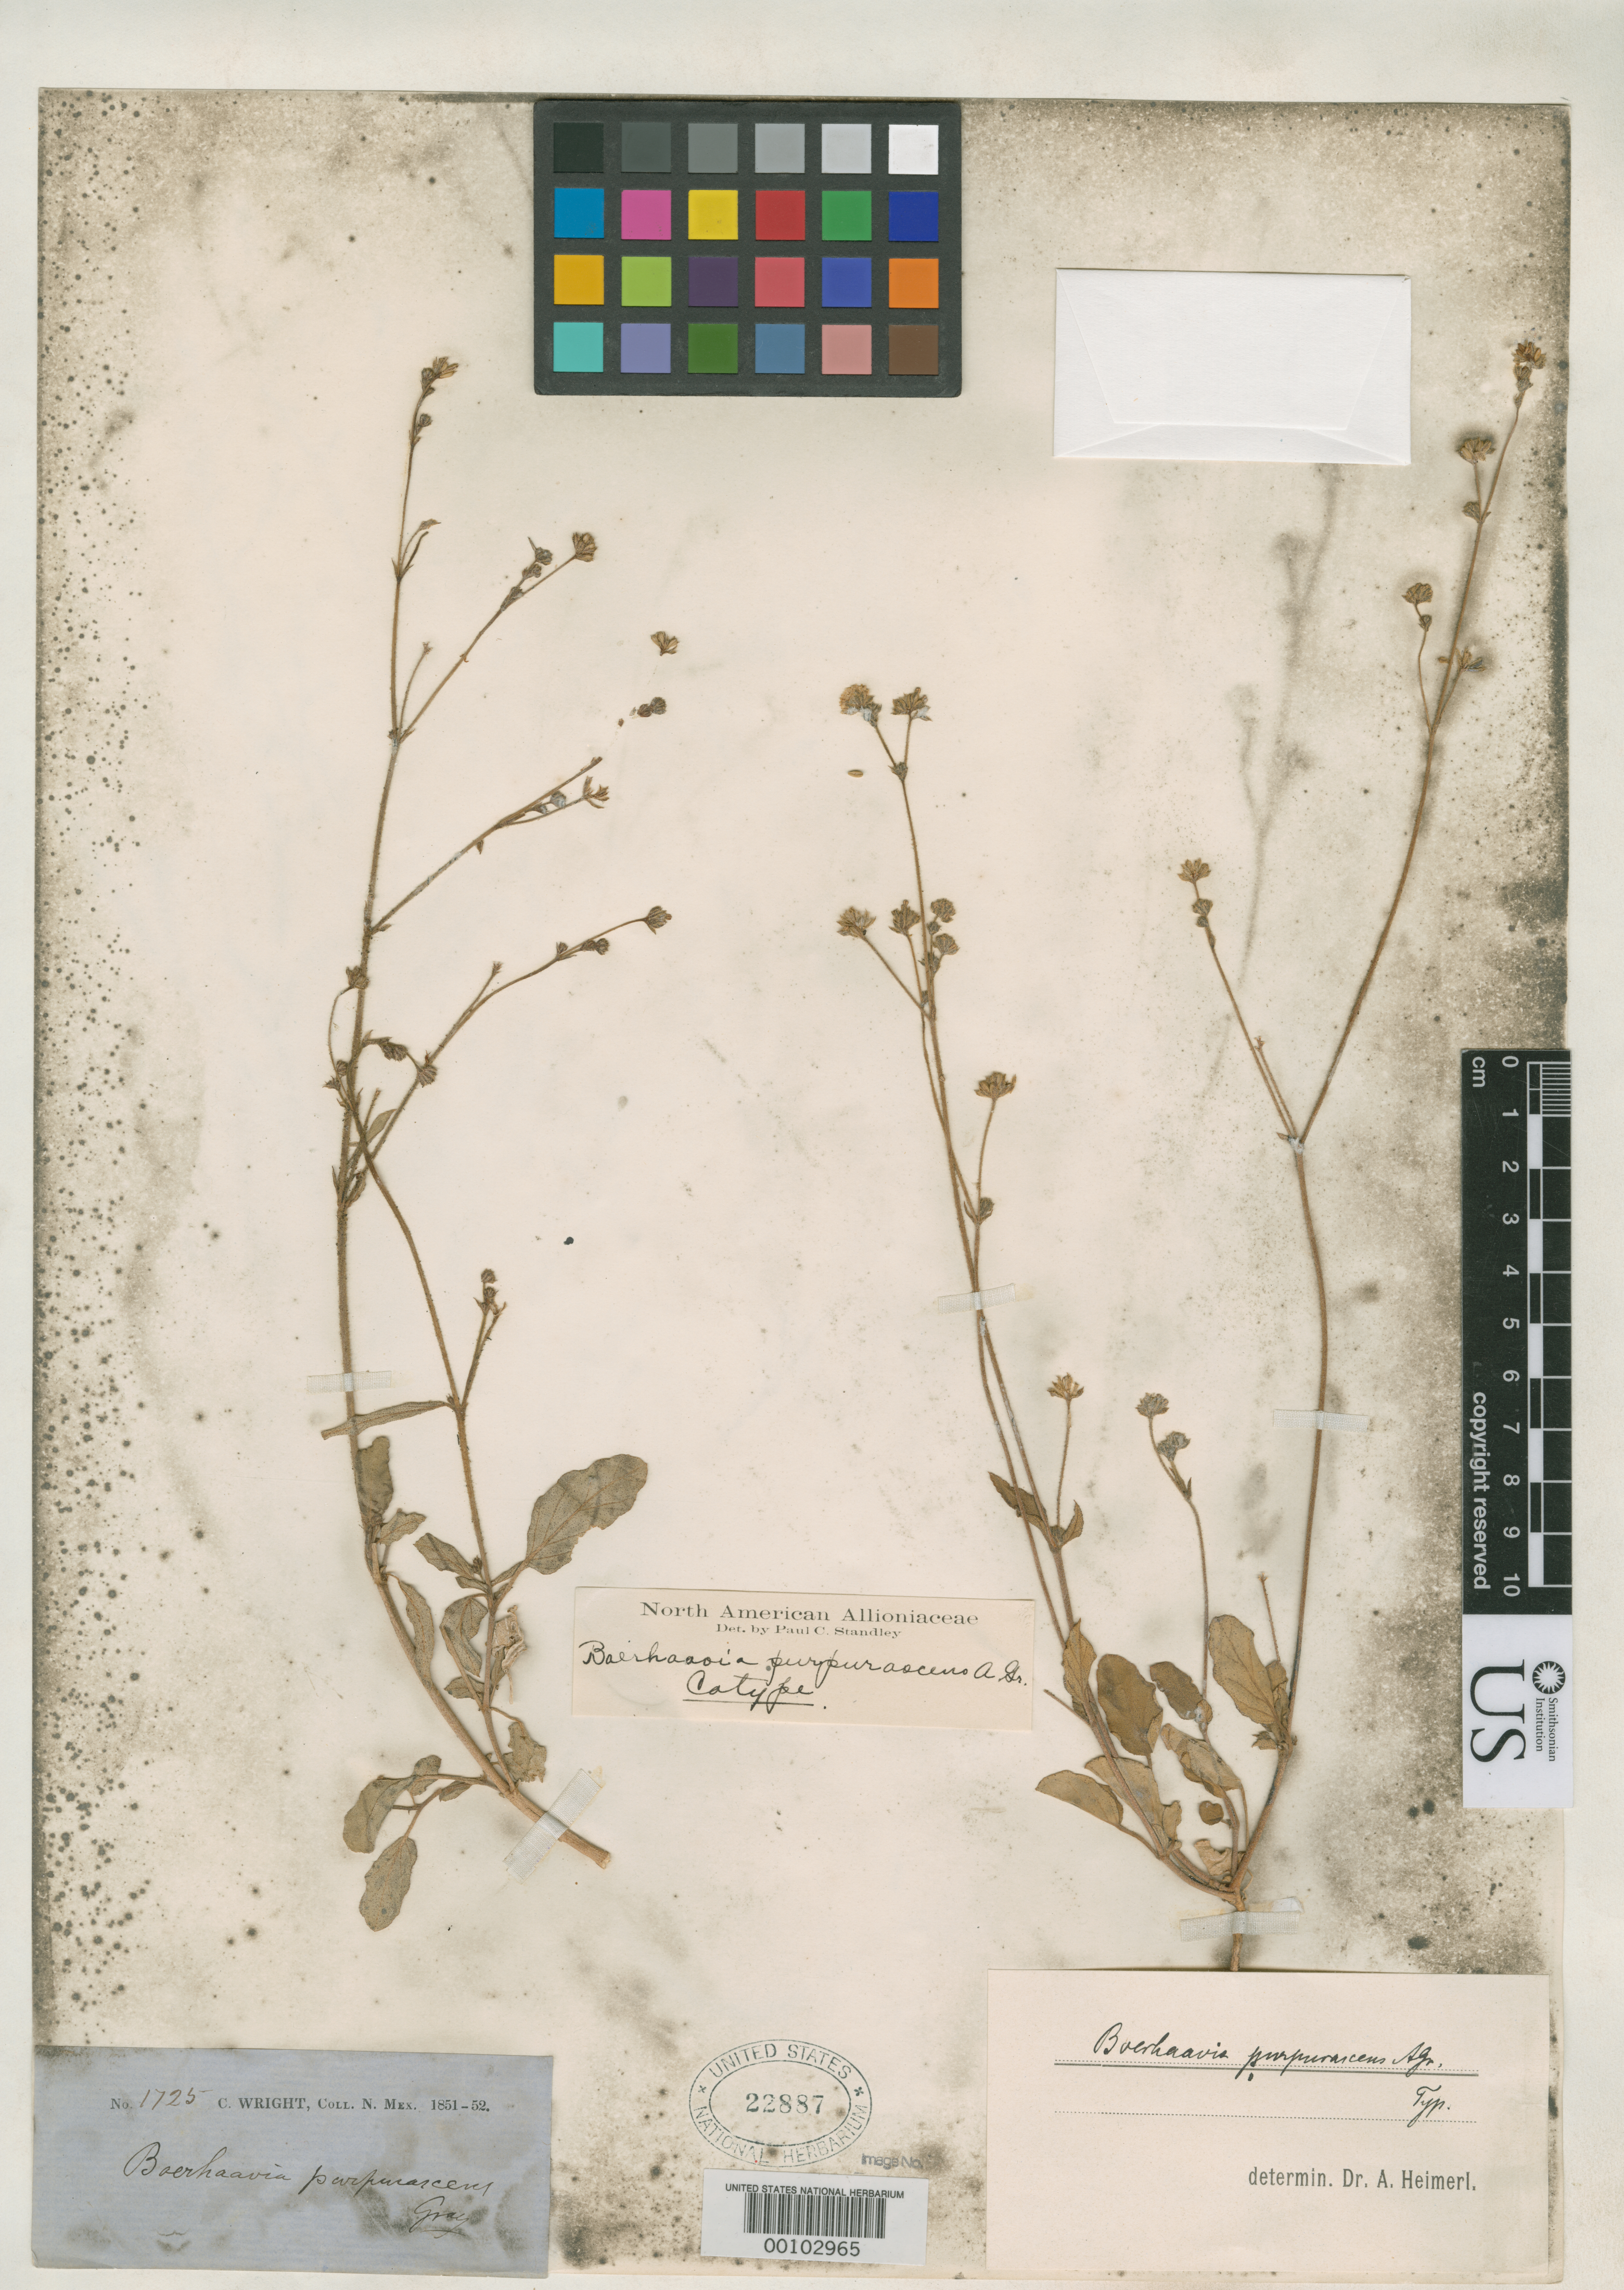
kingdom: Plantae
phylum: Tracheophyta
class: Magnoliopsida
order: Caryophyllales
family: Nyctaginaceae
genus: Boerhavia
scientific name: Boerhavia purpurascens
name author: A. Gray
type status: Isotype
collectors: C. Wright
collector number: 1725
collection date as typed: Aug 1851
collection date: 1851-08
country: United States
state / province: New Mexico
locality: Santa Rita.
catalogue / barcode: US 22887